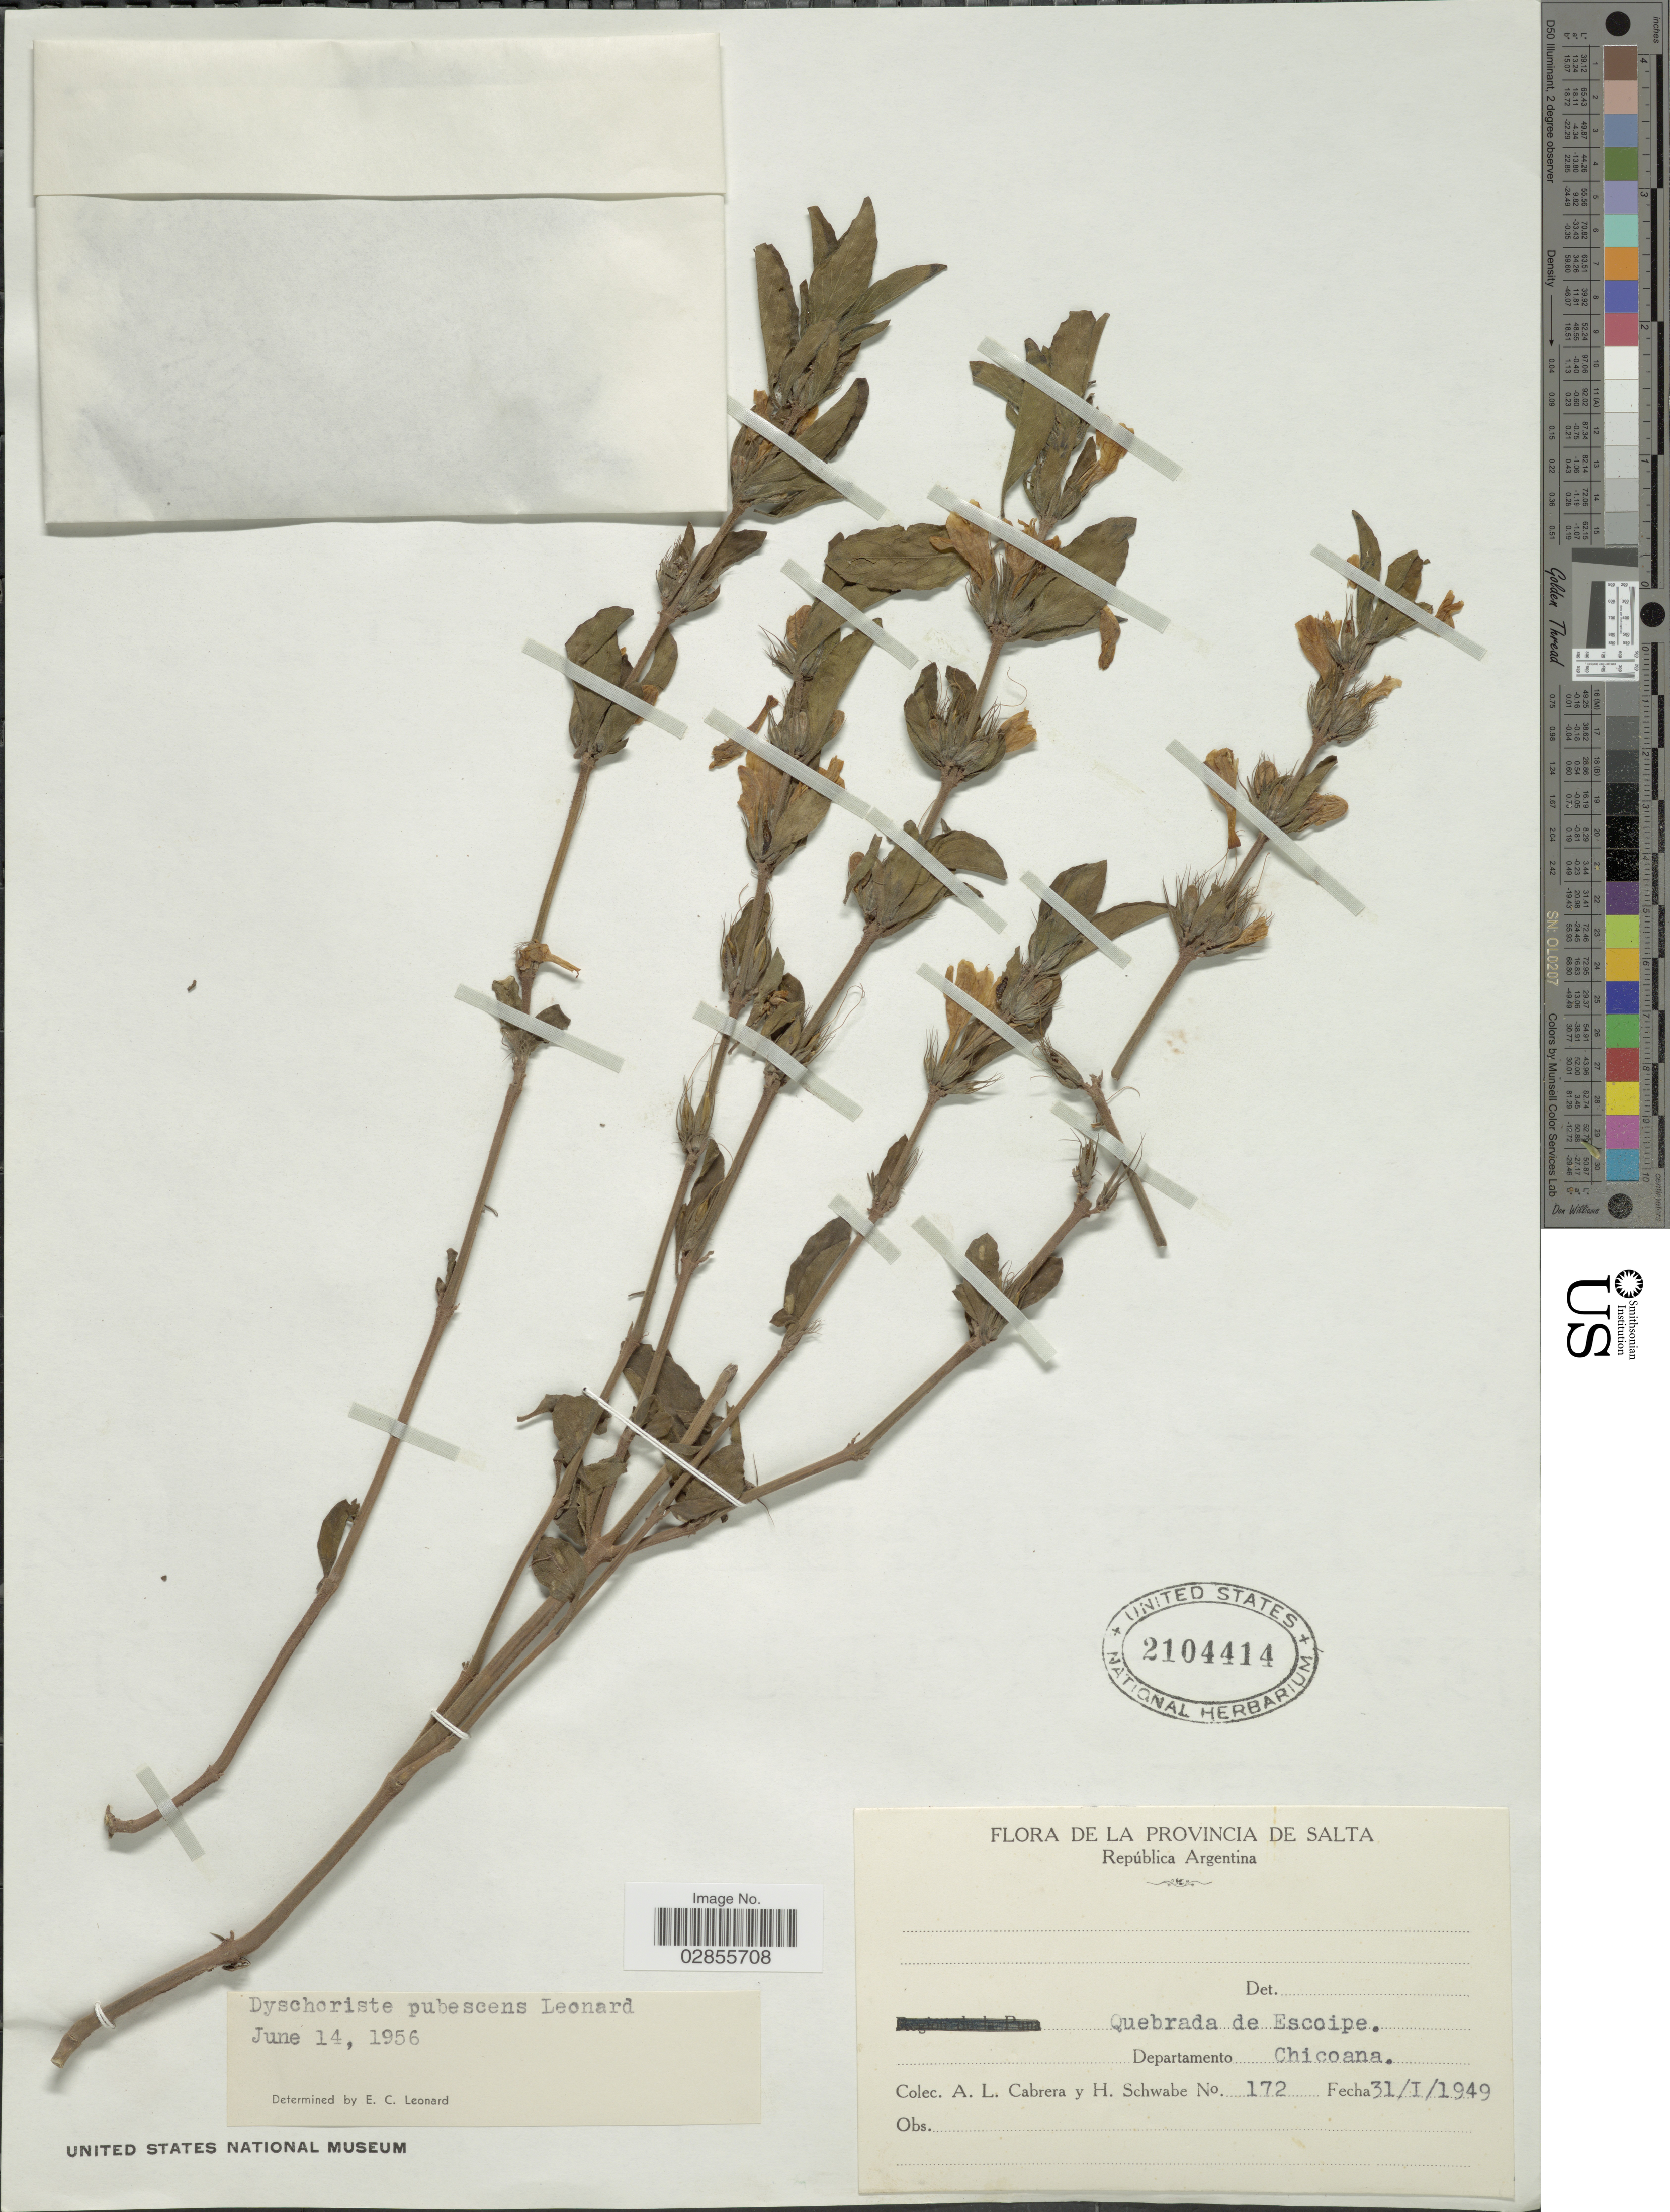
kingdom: Plantae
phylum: Tracheophyta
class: Magnoliopsida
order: Lamiales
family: Acanthaceae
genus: Dyschoriste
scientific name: Dyschoriste trichanthera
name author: Kobuski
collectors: A. L. Cabrera & H. Schwabe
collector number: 172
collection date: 1949-01-31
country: Argentina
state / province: Salta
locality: Quebrada de Escoipe. Departamento Chicoana.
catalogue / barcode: US 2104414